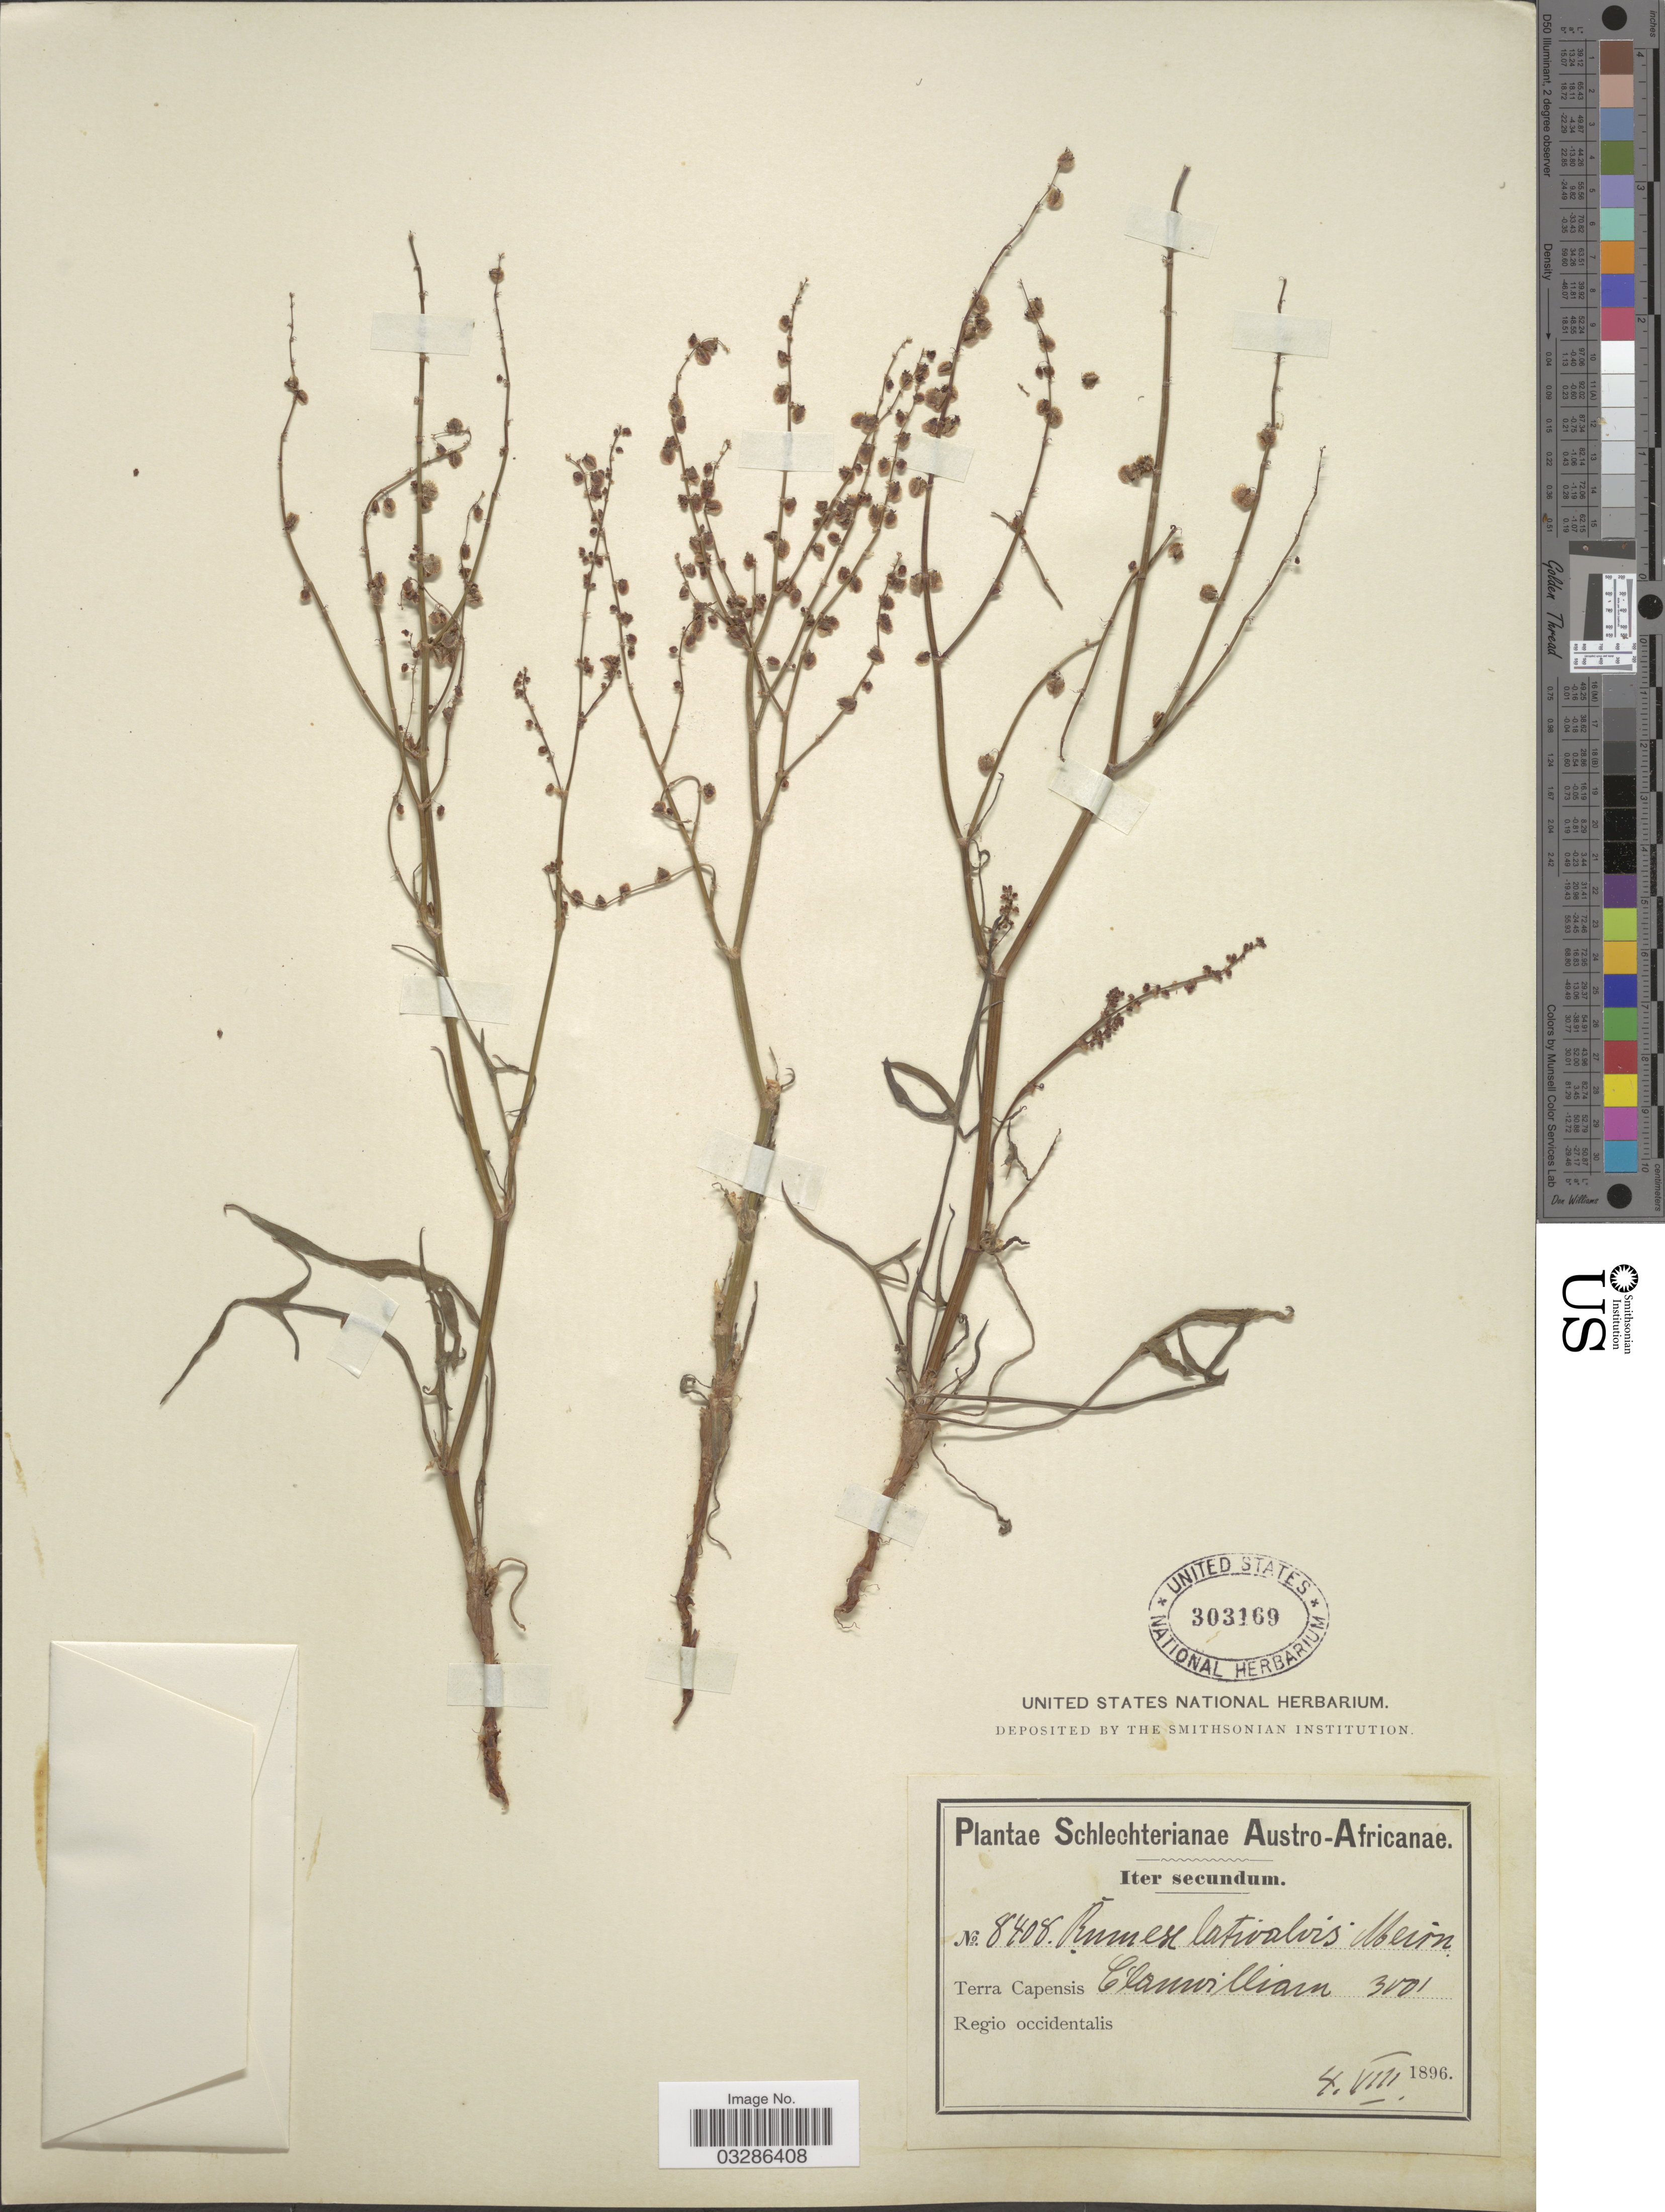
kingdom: Plantae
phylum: Tracheophyta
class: Magnoliopsida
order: Caryophyllales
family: Polygonaceae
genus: Rumex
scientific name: Rumex lativalvis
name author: Meisn.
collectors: Schlechter, --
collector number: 8408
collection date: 1896-08-04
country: South Africa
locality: Austro-Africanae. Terra Capensis. Regio occidentalis. Clanwilliam.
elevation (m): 91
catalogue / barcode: US 303169